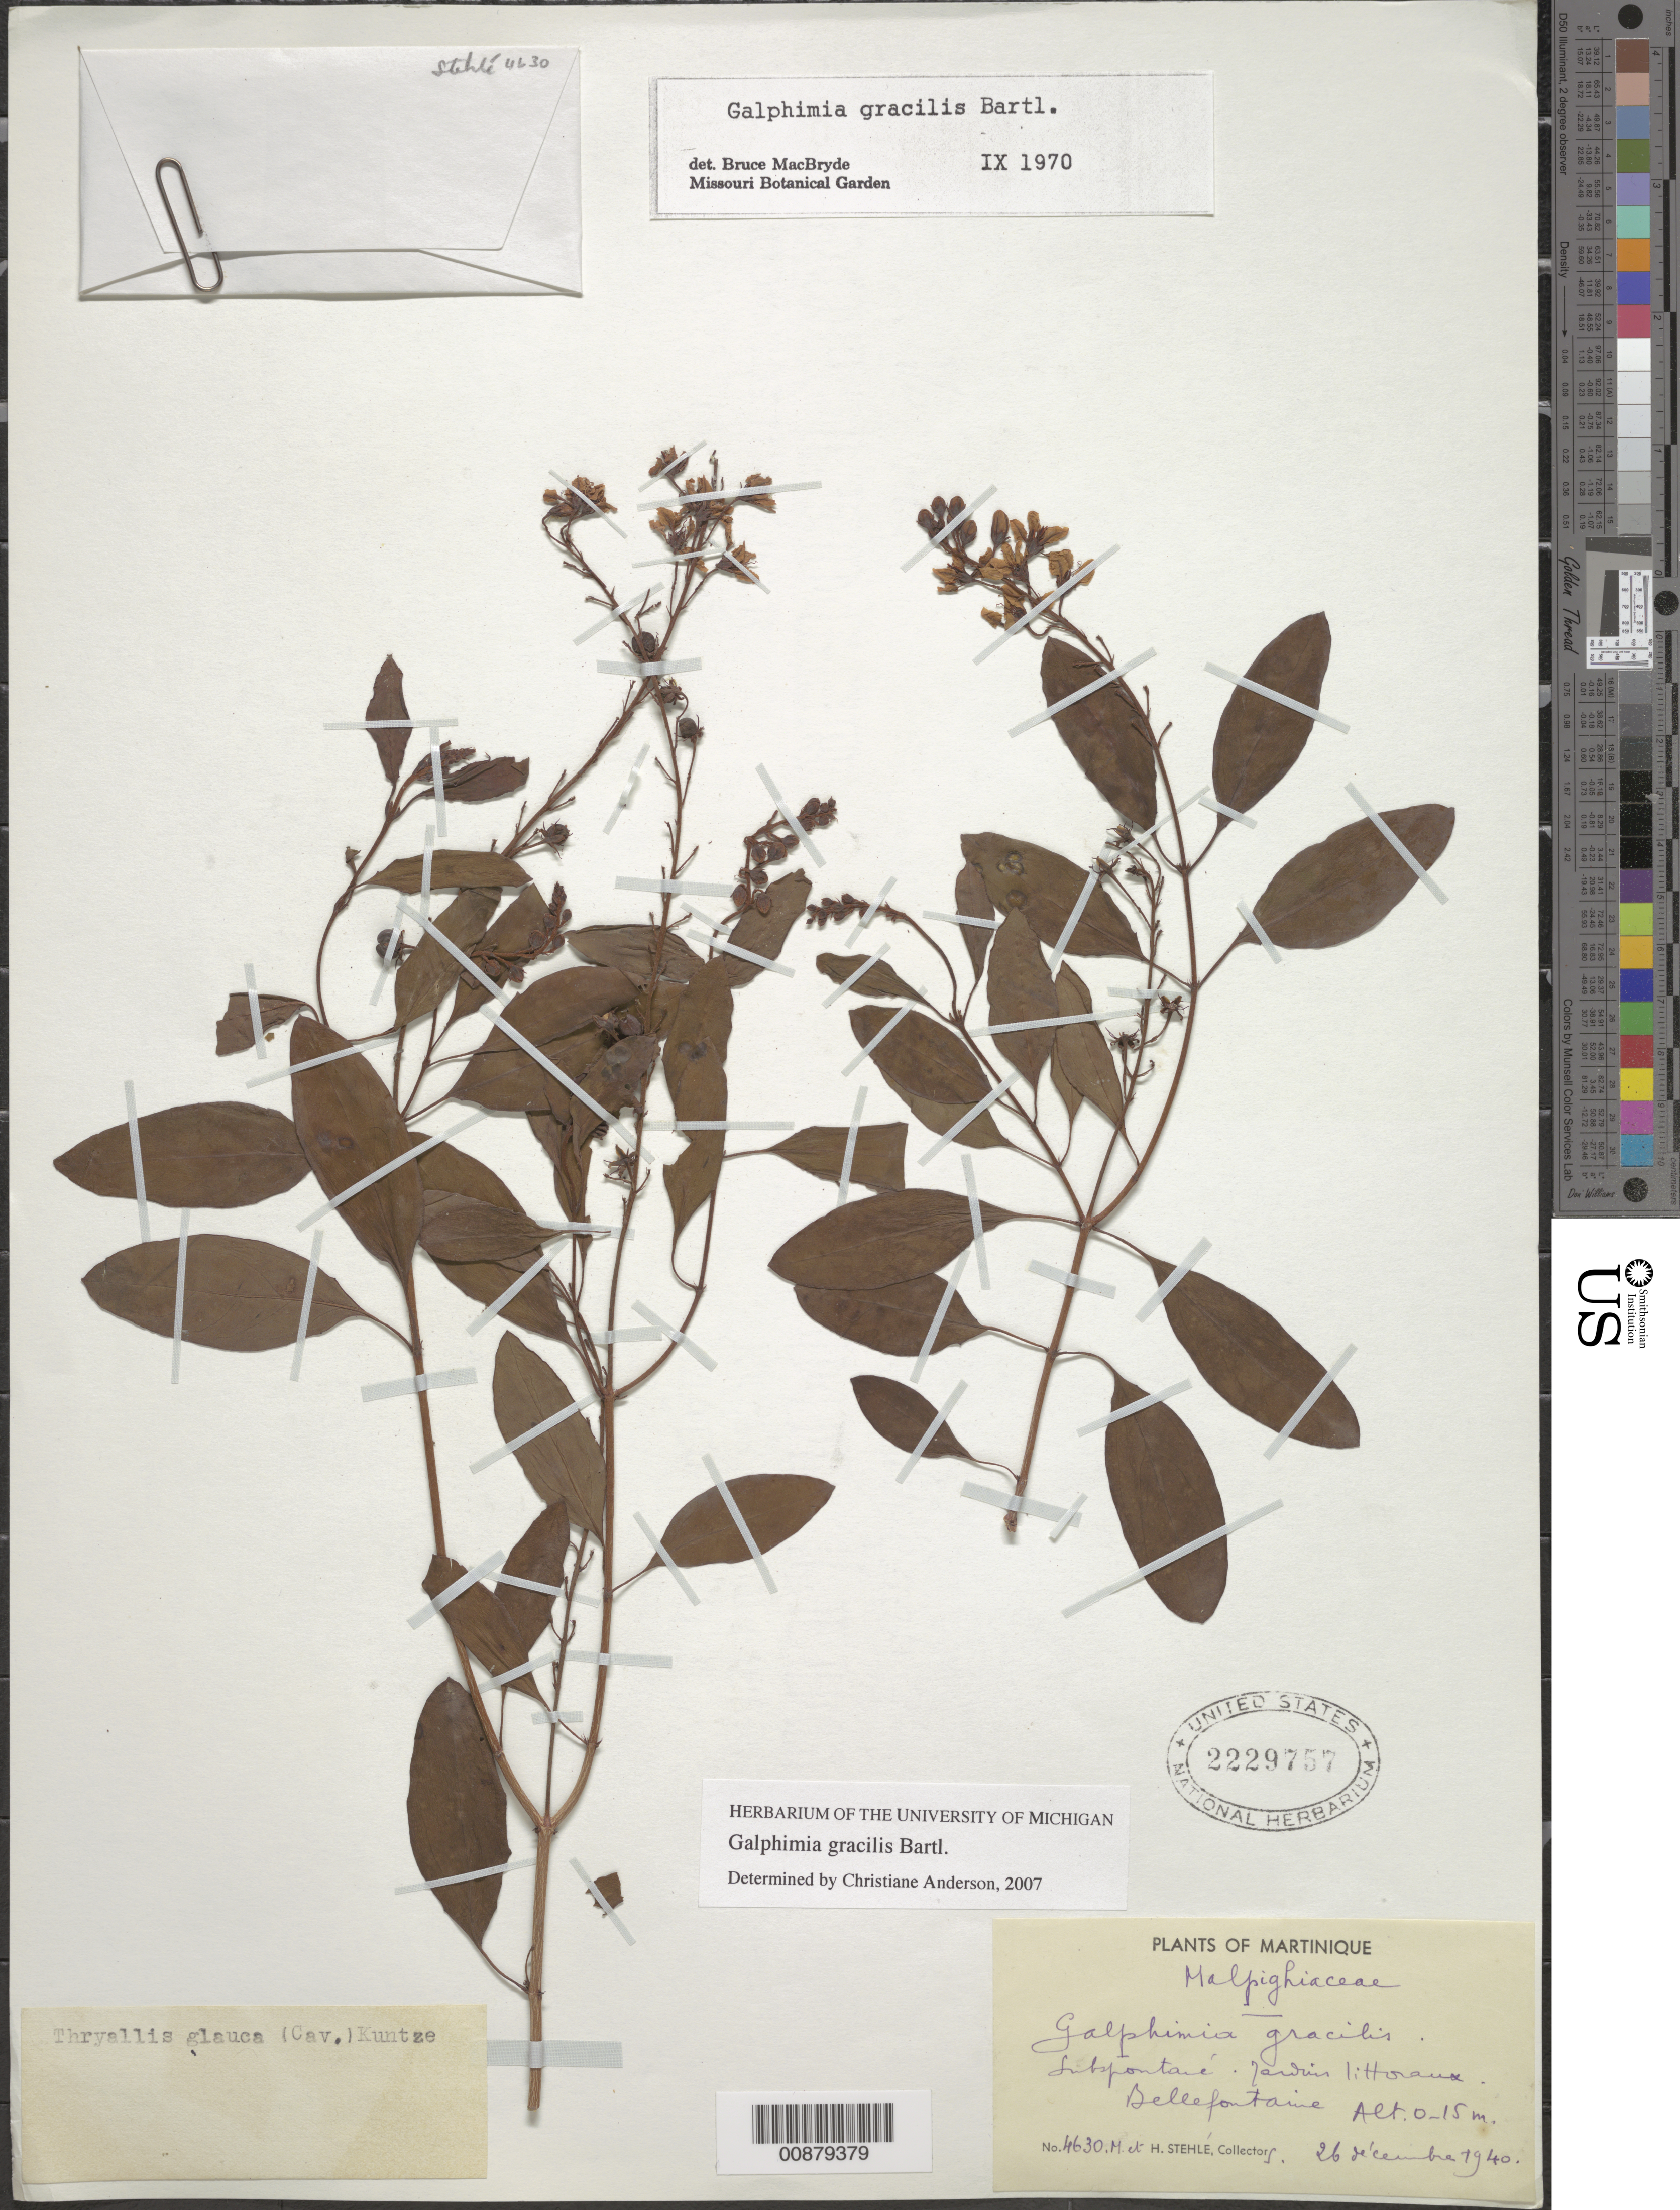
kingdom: Plantae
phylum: Tracheophyta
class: Magnoliopsida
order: Malpighiales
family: Malpighiaceae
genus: Galphimia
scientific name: Galphimia gracilis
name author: Bartl.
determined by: Anderson, C.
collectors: H. Stehlé & M. Stehlé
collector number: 4630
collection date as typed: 26 Dec 1940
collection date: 1940-12-26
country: Martinique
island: Martinique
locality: Bellefontaine.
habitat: subspontané; jardin littoraux.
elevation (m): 0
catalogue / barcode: US 2229757